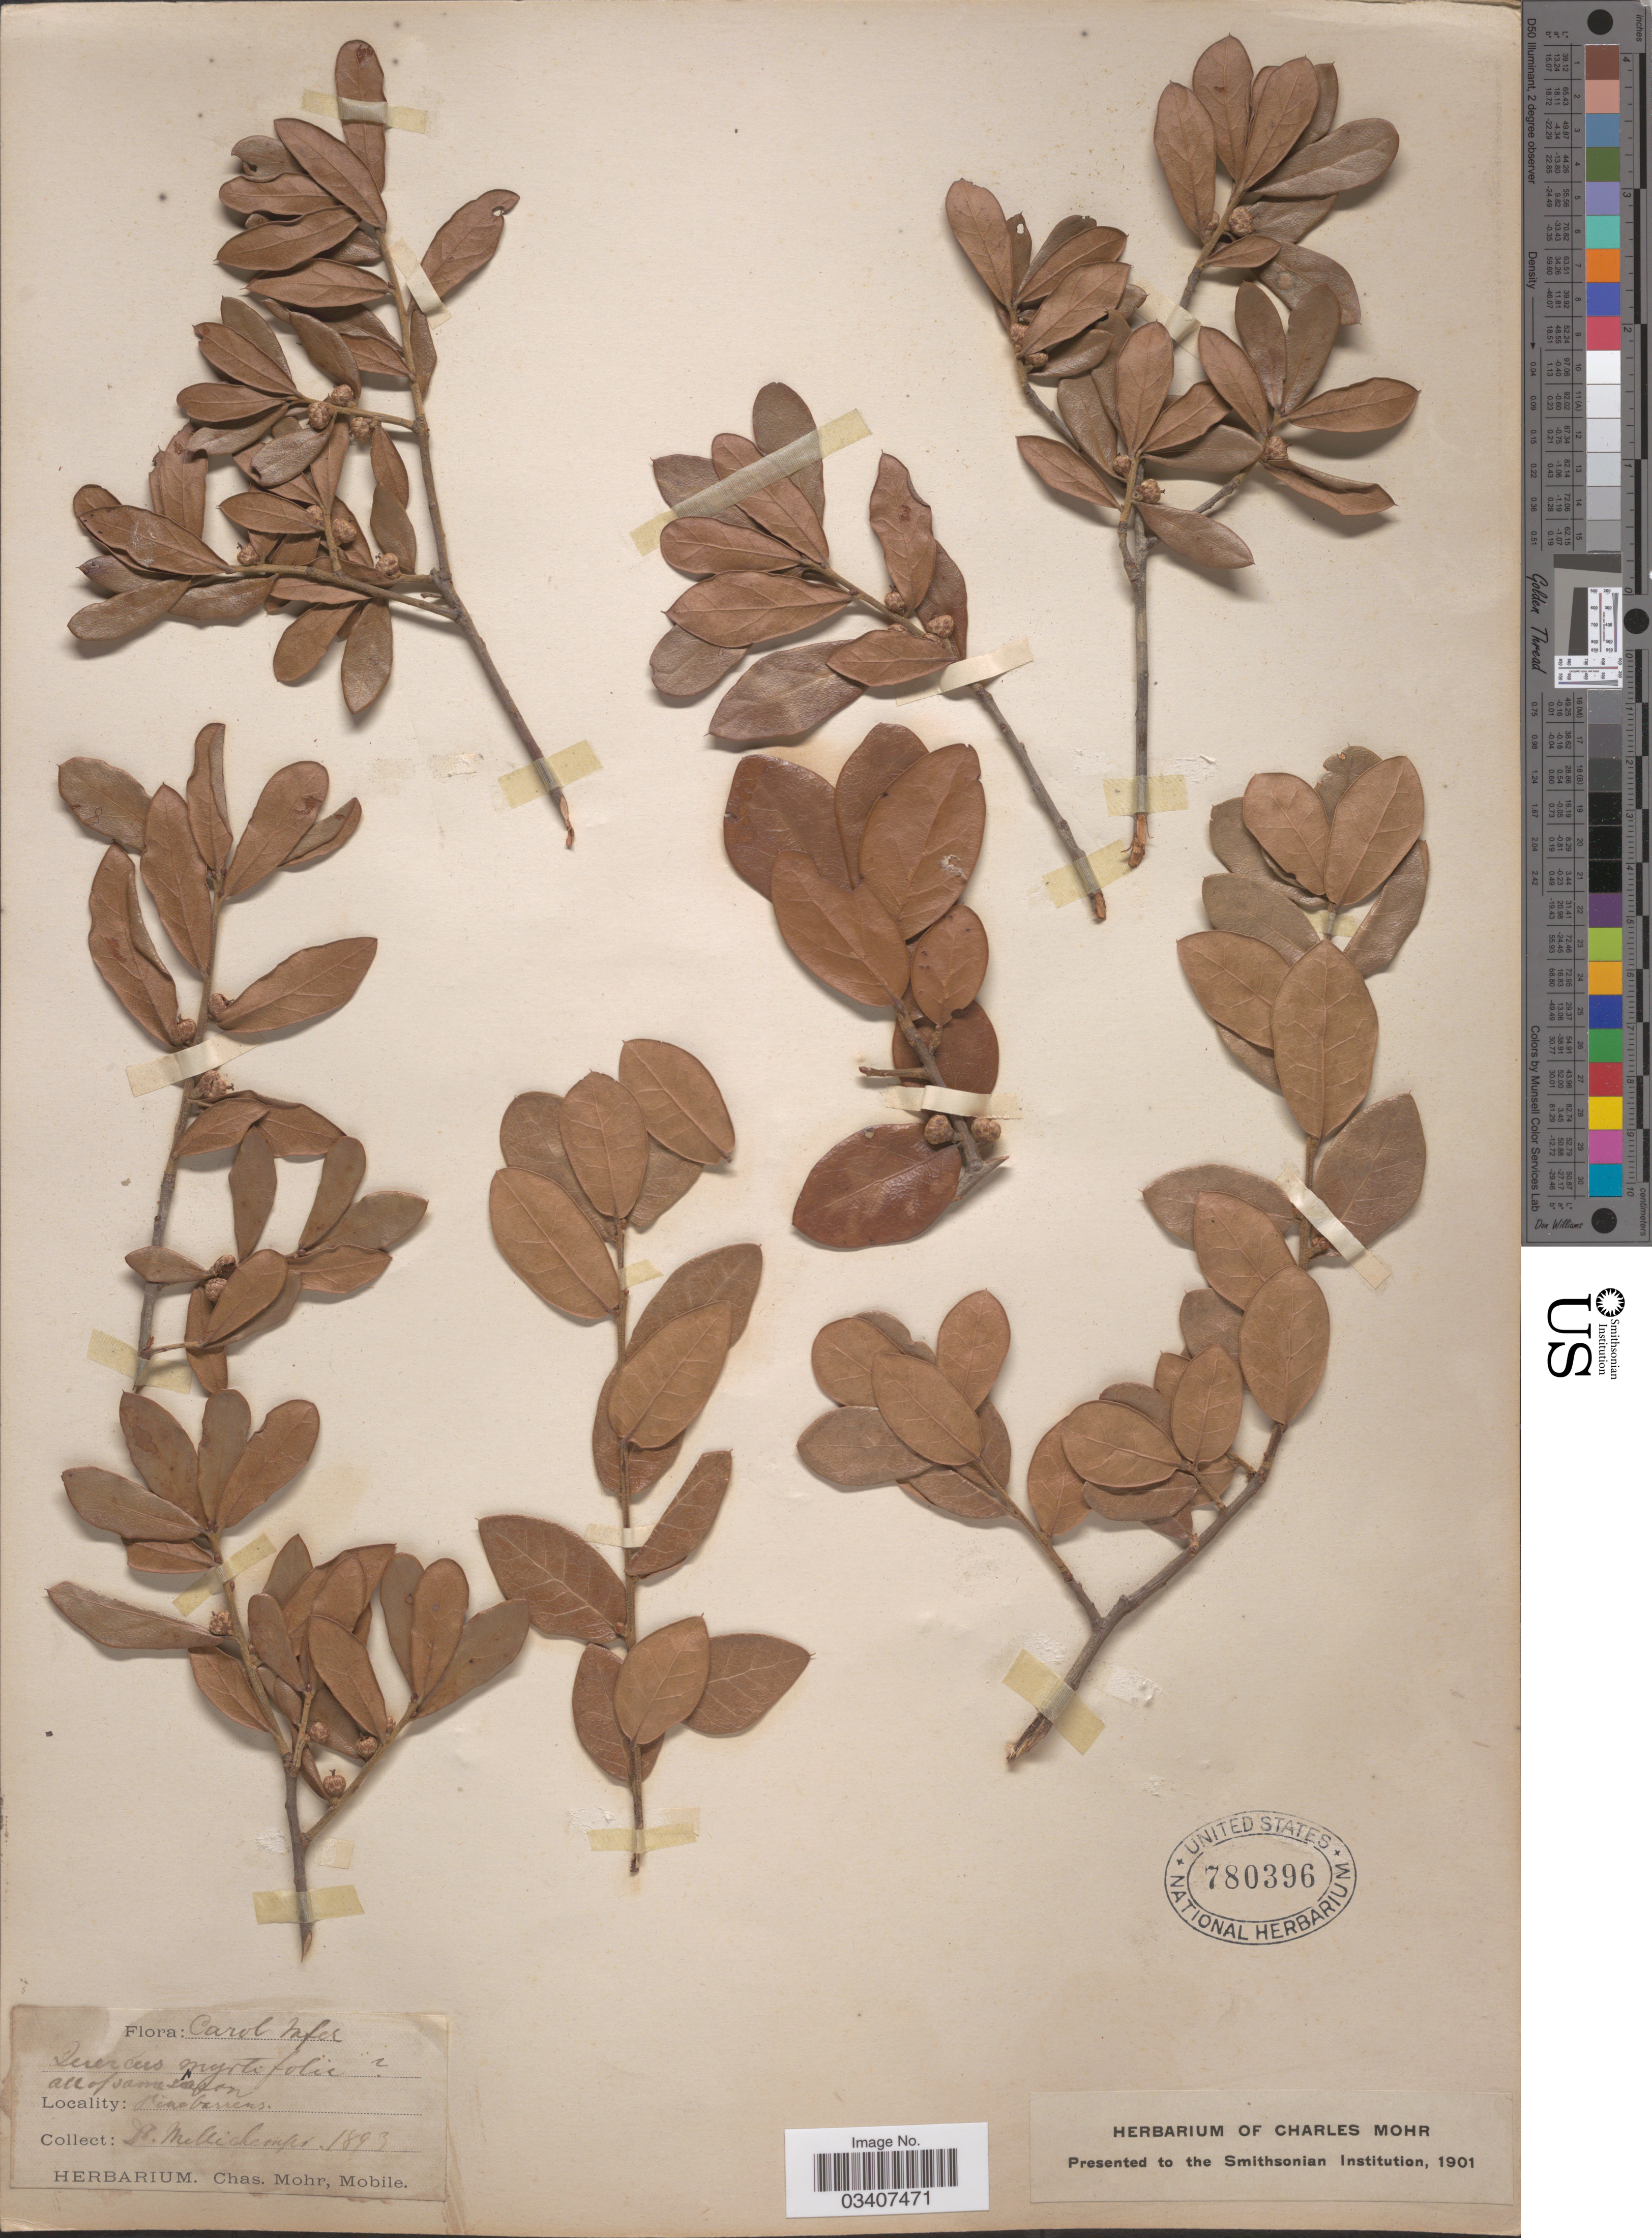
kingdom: Plantae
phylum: Tracheophyta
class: Magnoliopsida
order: Fagales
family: Fagaceae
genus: Quercus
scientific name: Quercus myrtifolia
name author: Willd.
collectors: -. Mellichamp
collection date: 1893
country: United States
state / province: South Carolina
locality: Carol Infer.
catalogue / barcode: US 780396